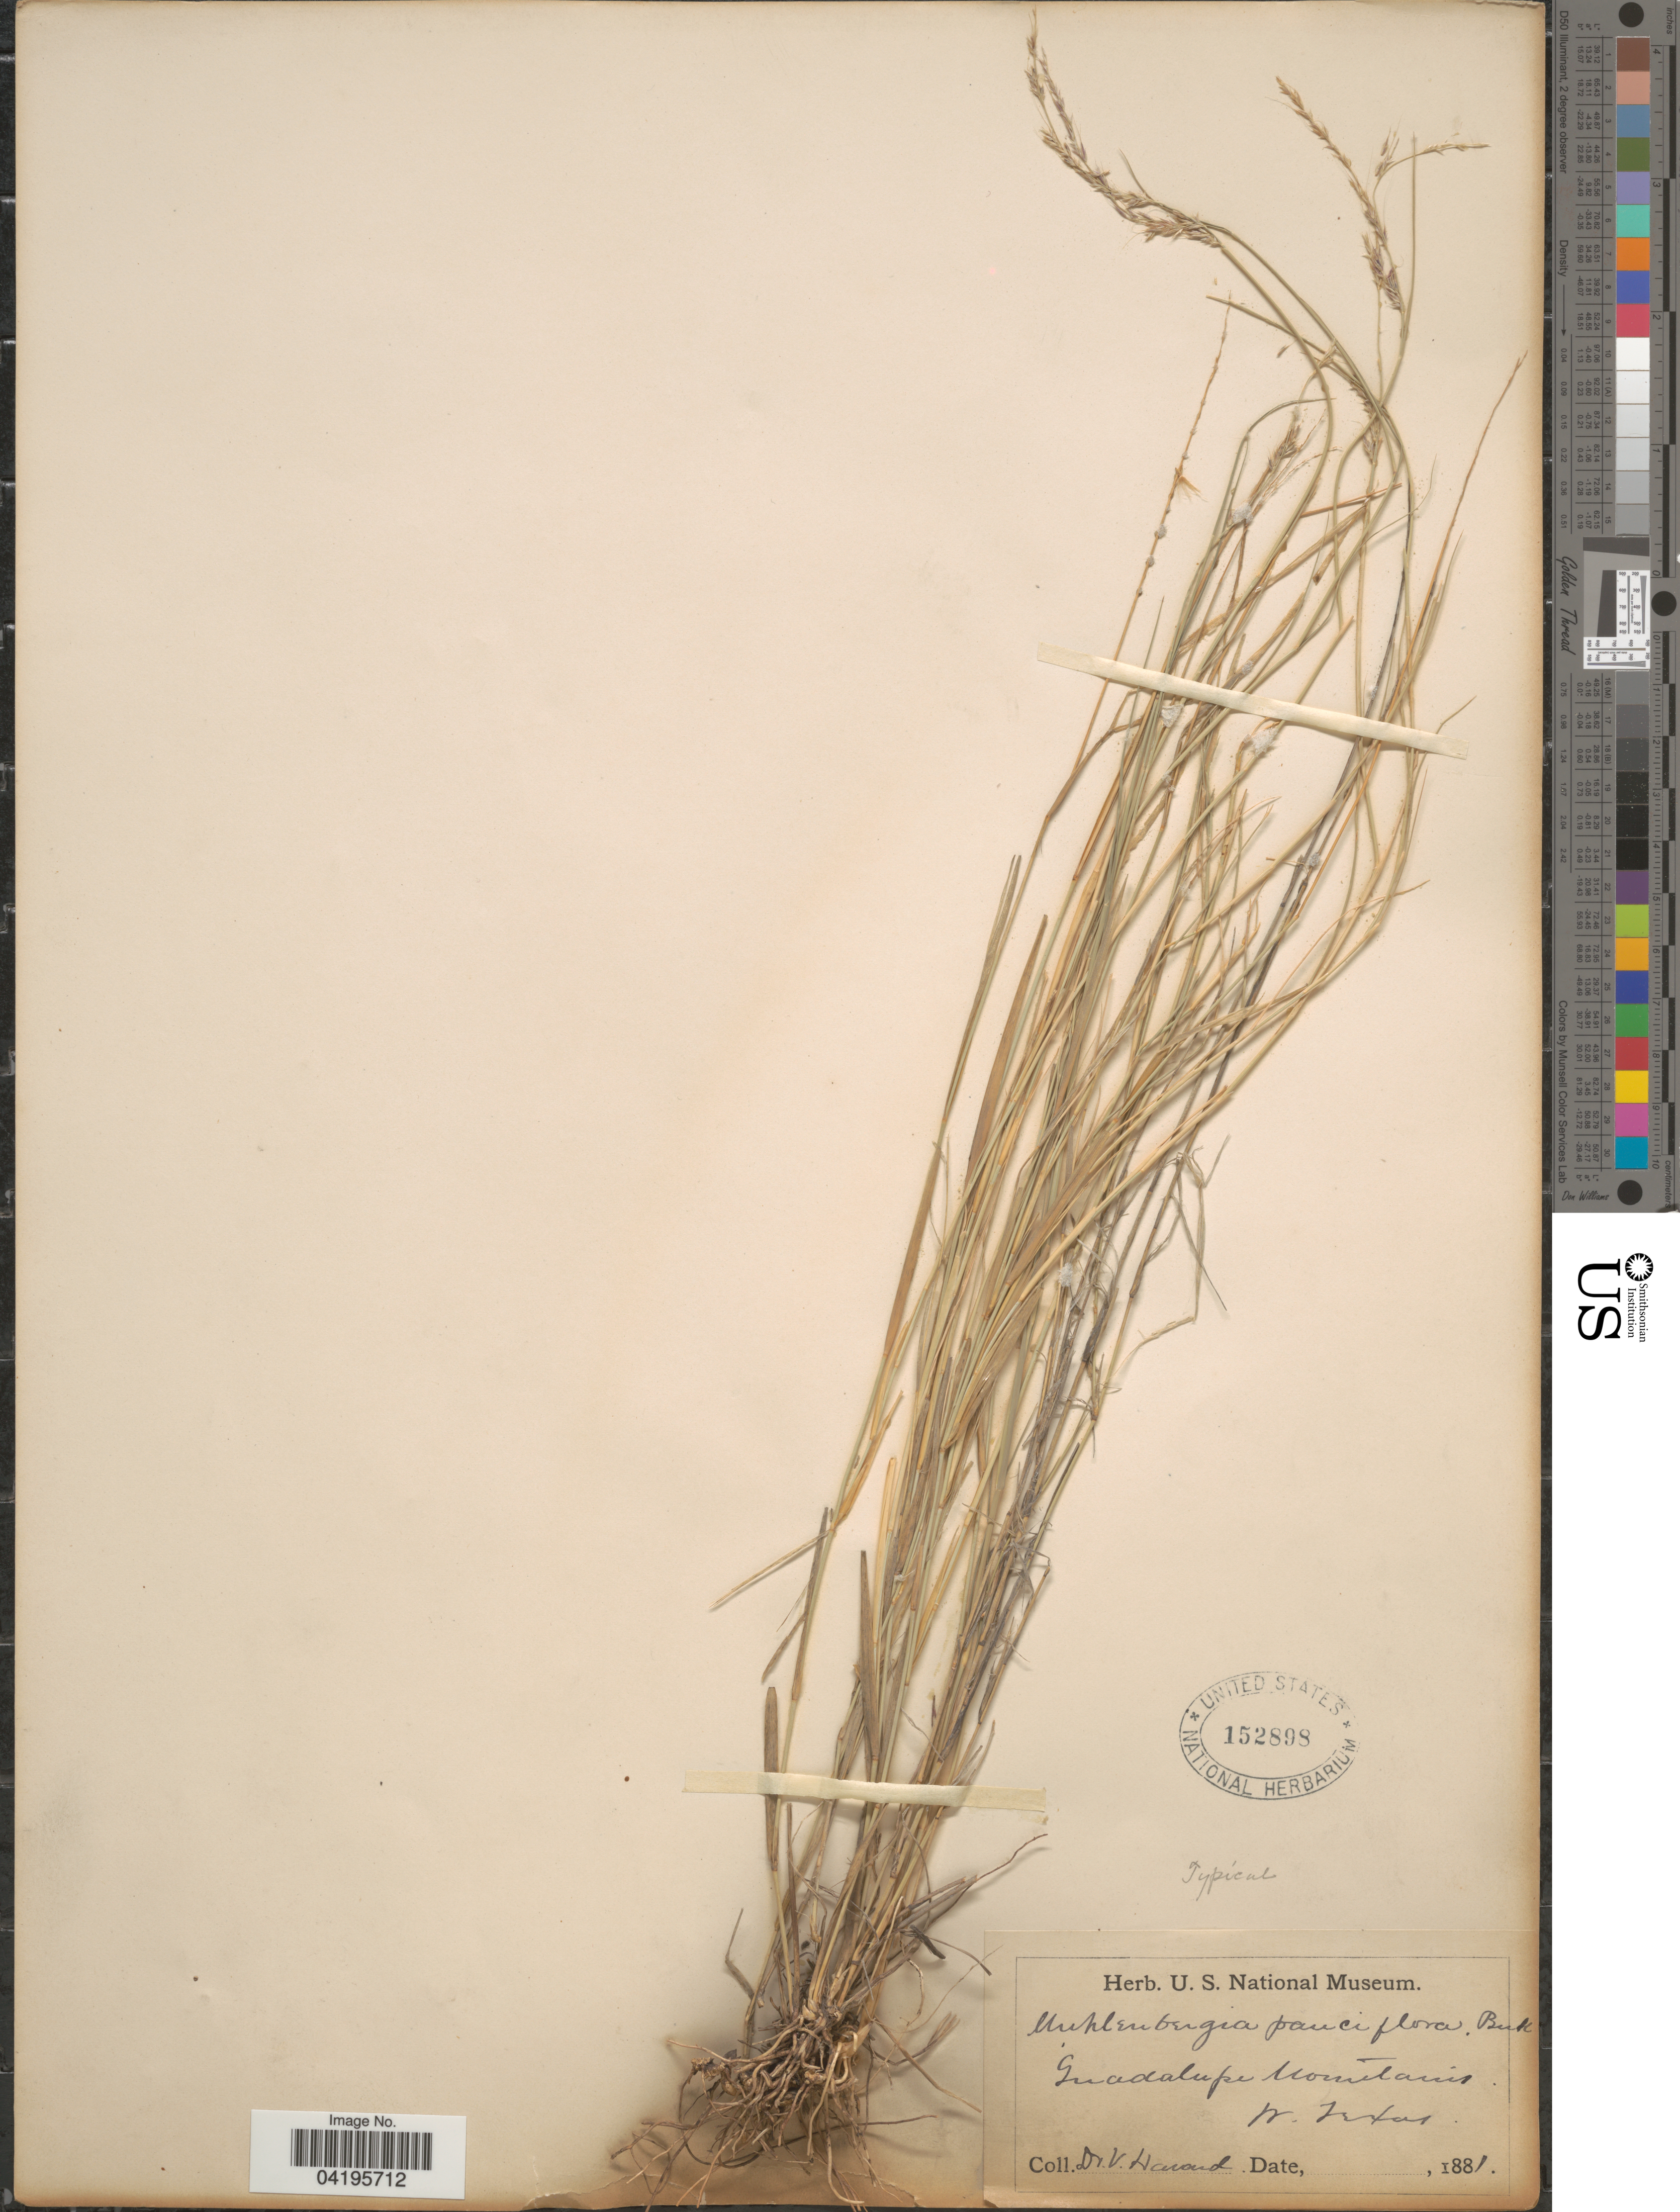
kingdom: Plantae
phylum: Tracheophyta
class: Liliopsida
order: Poales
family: Poaceae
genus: Muhlenbergia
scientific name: Muhlenbergia pauciflora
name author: Buckley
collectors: V. Havard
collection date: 1881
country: United States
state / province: Texas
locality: Guadalupe Mountains. W. Texas.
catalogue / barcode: US 152898